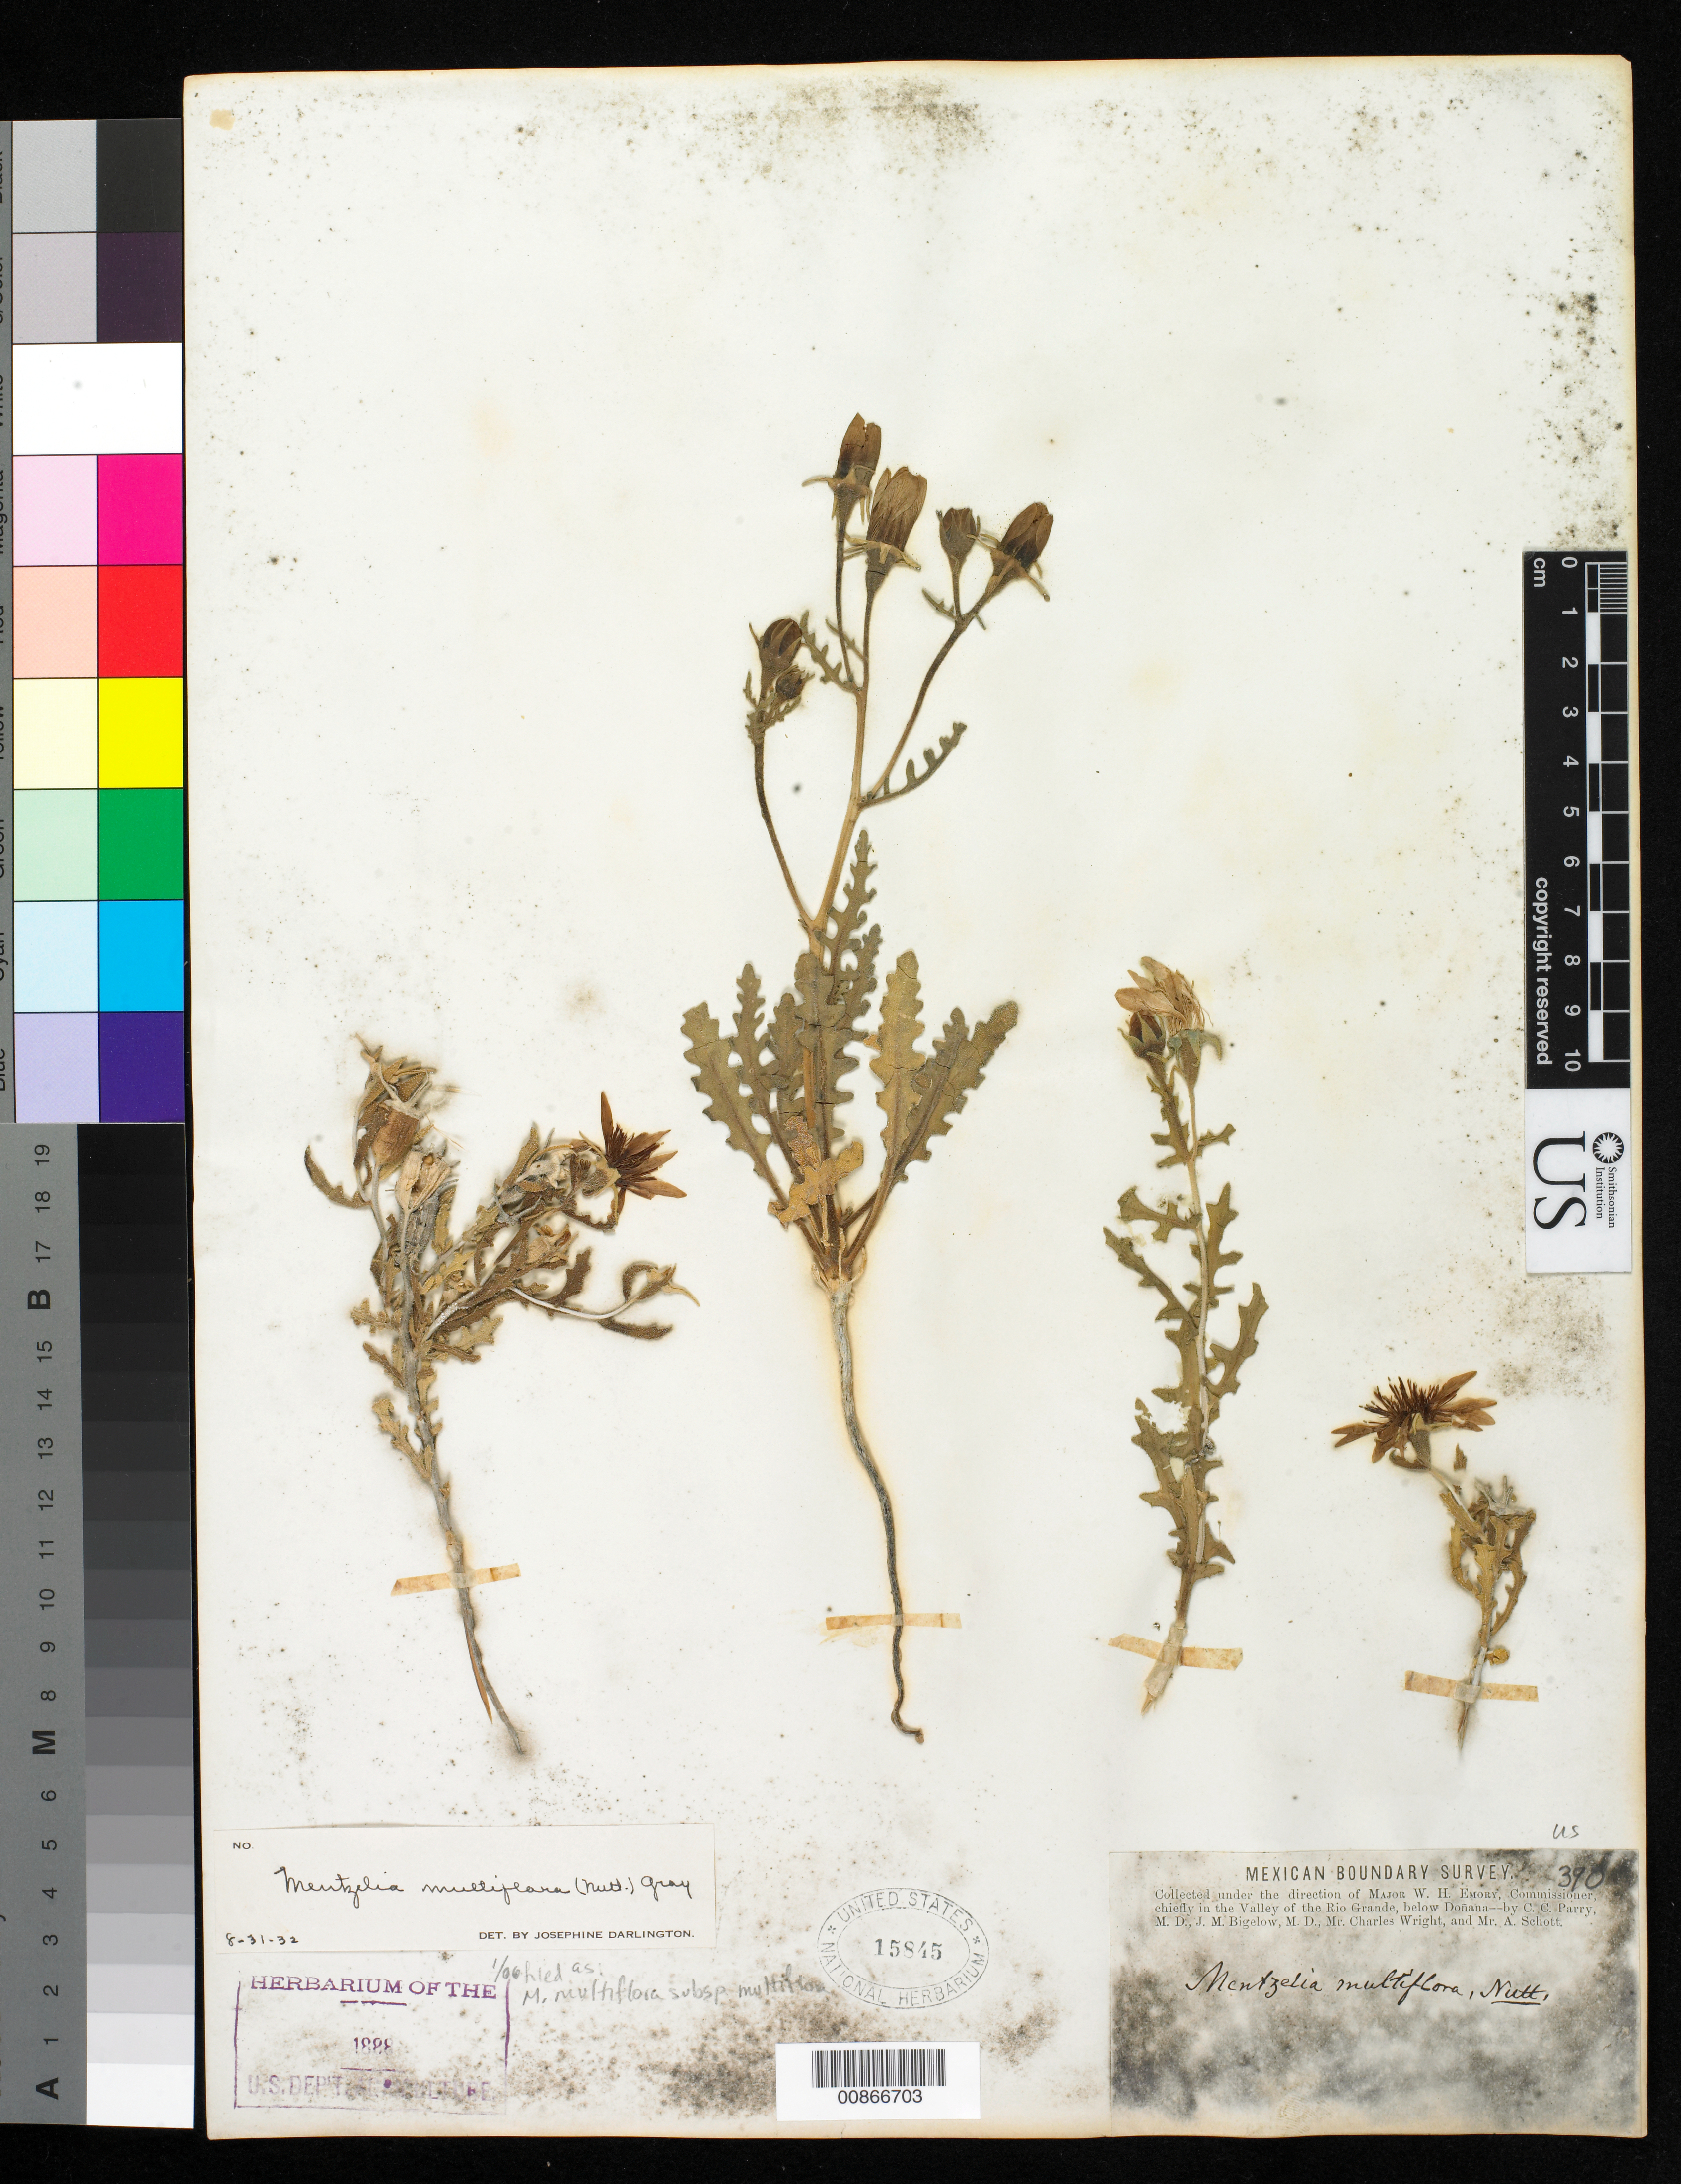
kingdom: Plantae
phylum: Tracheophyta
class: Magnoliopsida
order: Cornales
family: Loasaceae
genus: Mentzelia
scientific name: Mentzelia multiflora subsp. multiflora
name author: (Nutt.) A. Gray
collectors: C. C. Parry, J. M. Bigelow, C. Wright & A. C. V. Schott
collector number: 390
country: United States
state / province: New Mexico / Texas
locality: Valley of the Rio Grande, below Doñana.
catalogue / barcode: US 15845